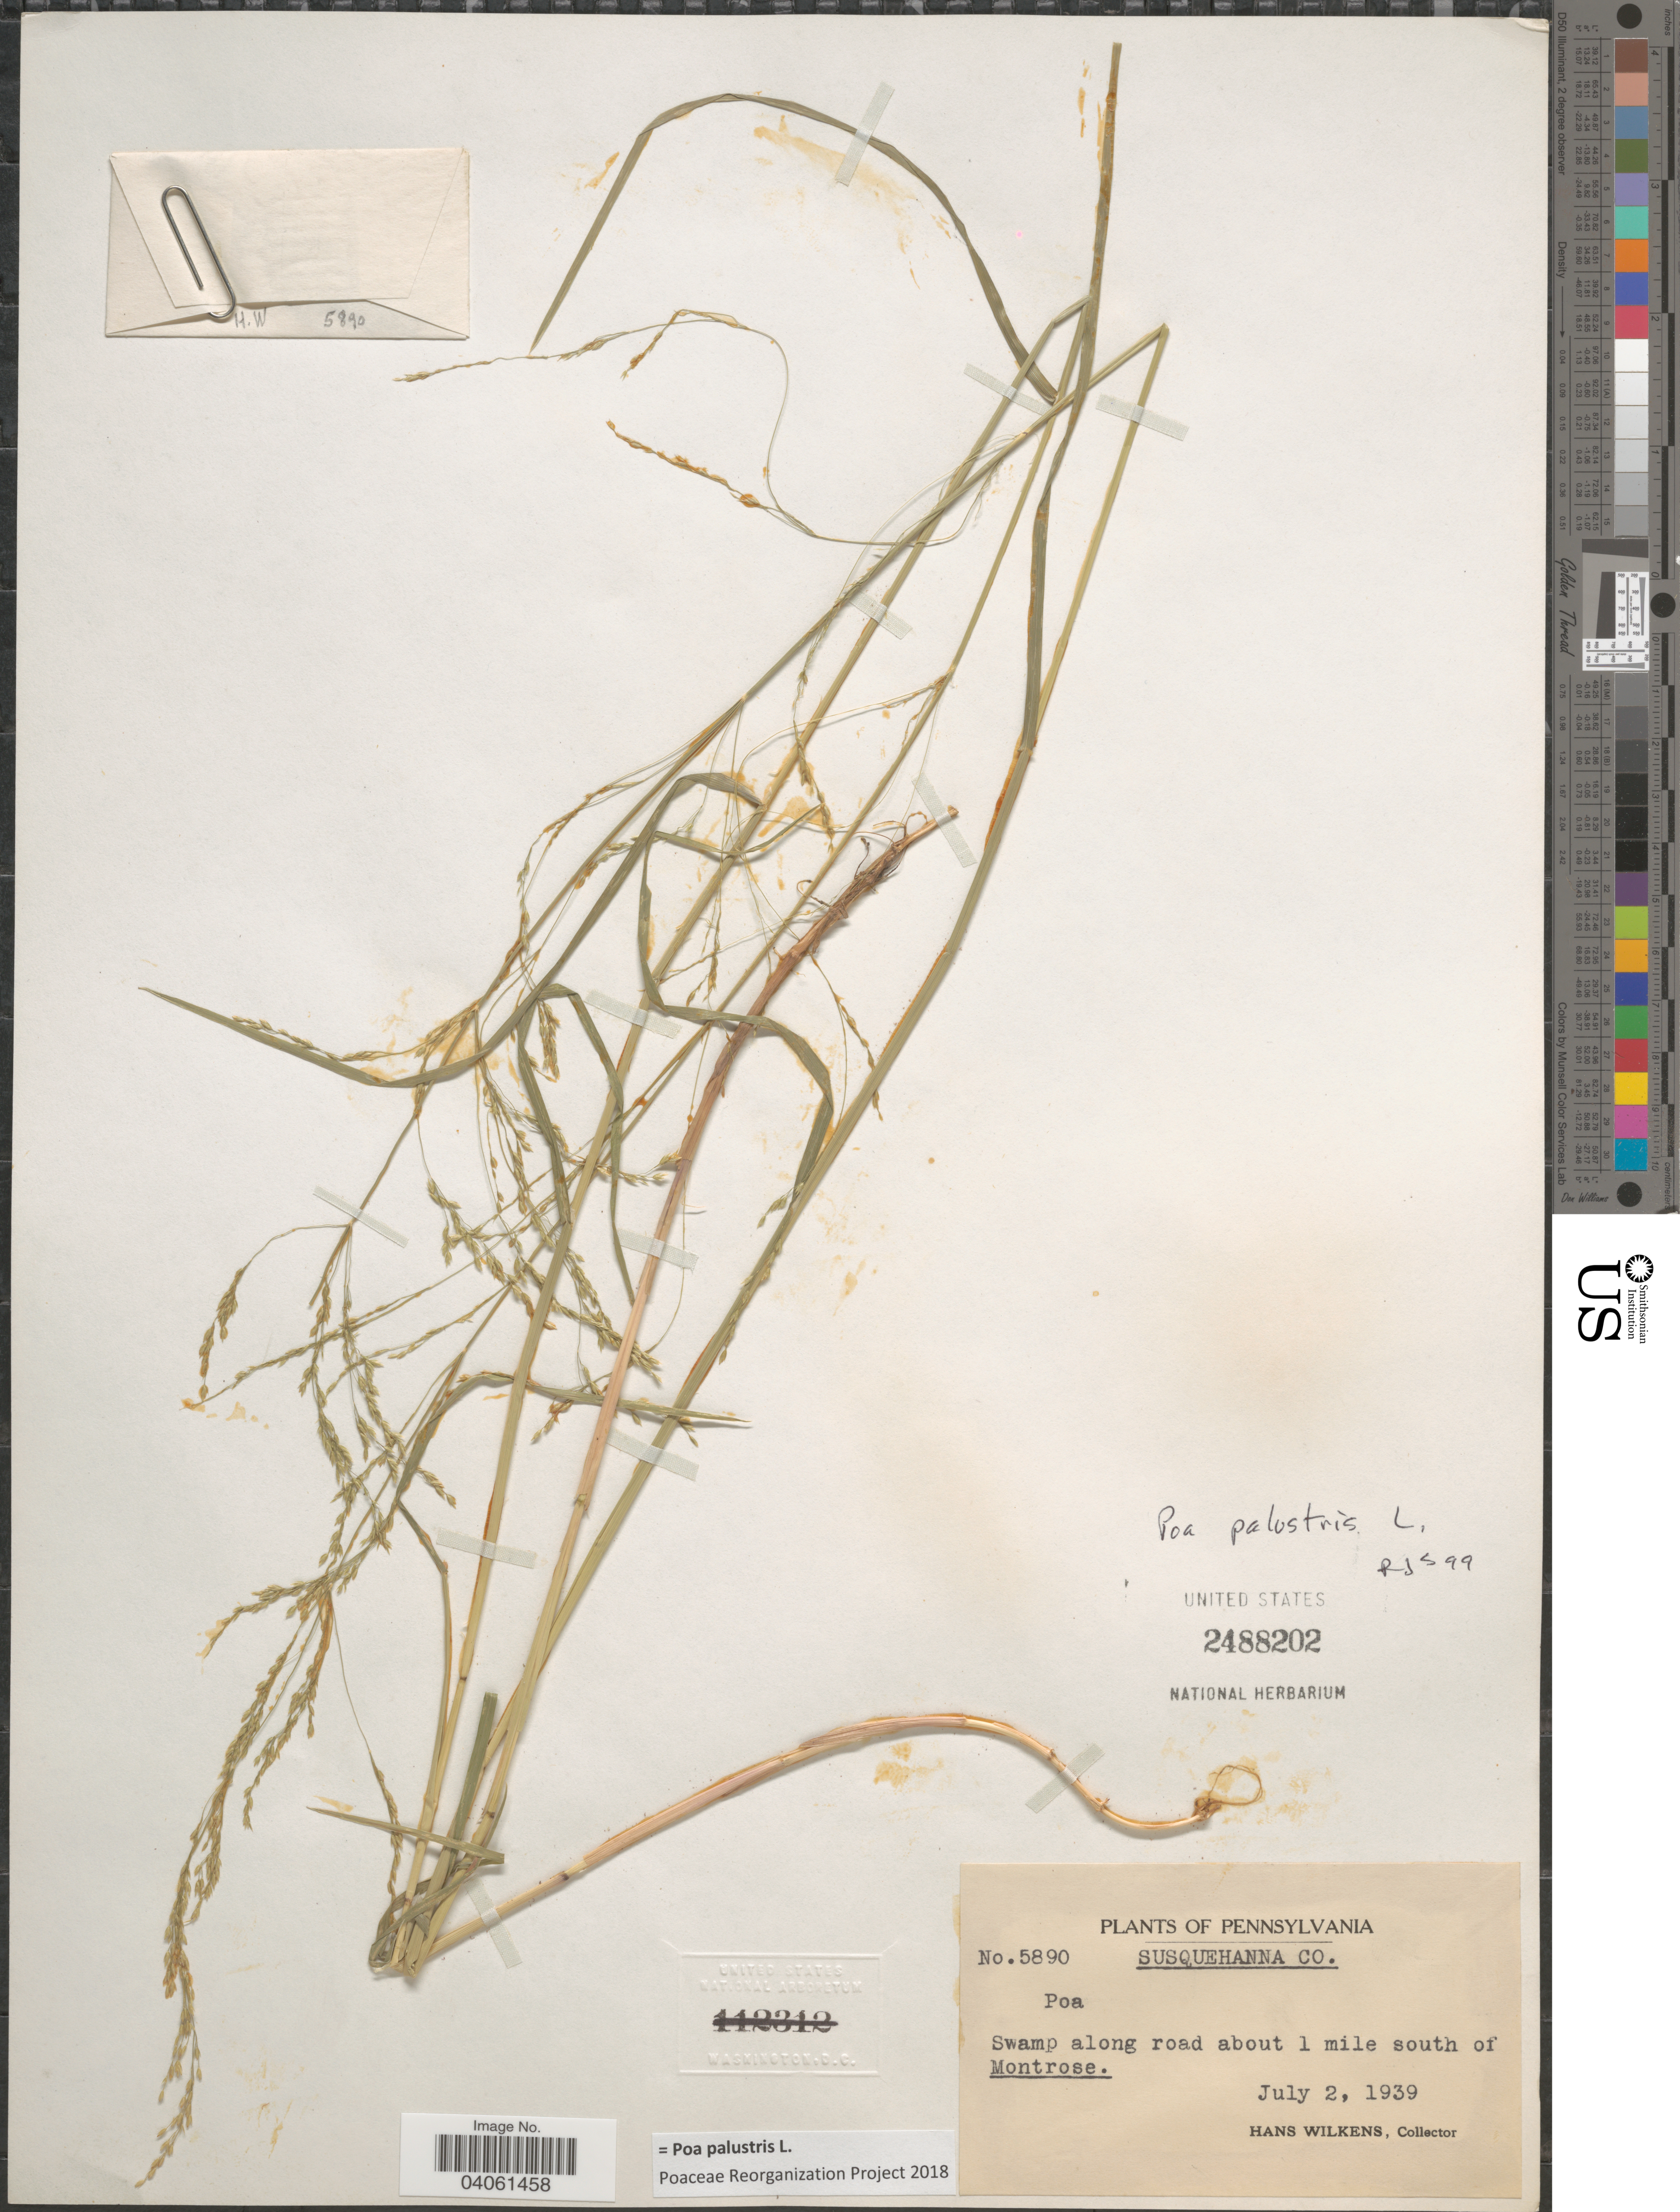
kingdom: Plantae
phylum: Tracheophyta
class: Liliopsida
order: Poales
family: Poaceae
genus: Poa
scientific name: Poa palustris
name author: L.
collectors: H. Wilkens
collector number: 5890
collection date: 1939-07-02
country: United States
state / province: Pennsylvania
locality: Susquehanna Co. Swamp along road about 1 mile south of Montrose.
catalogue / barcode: US 2488202